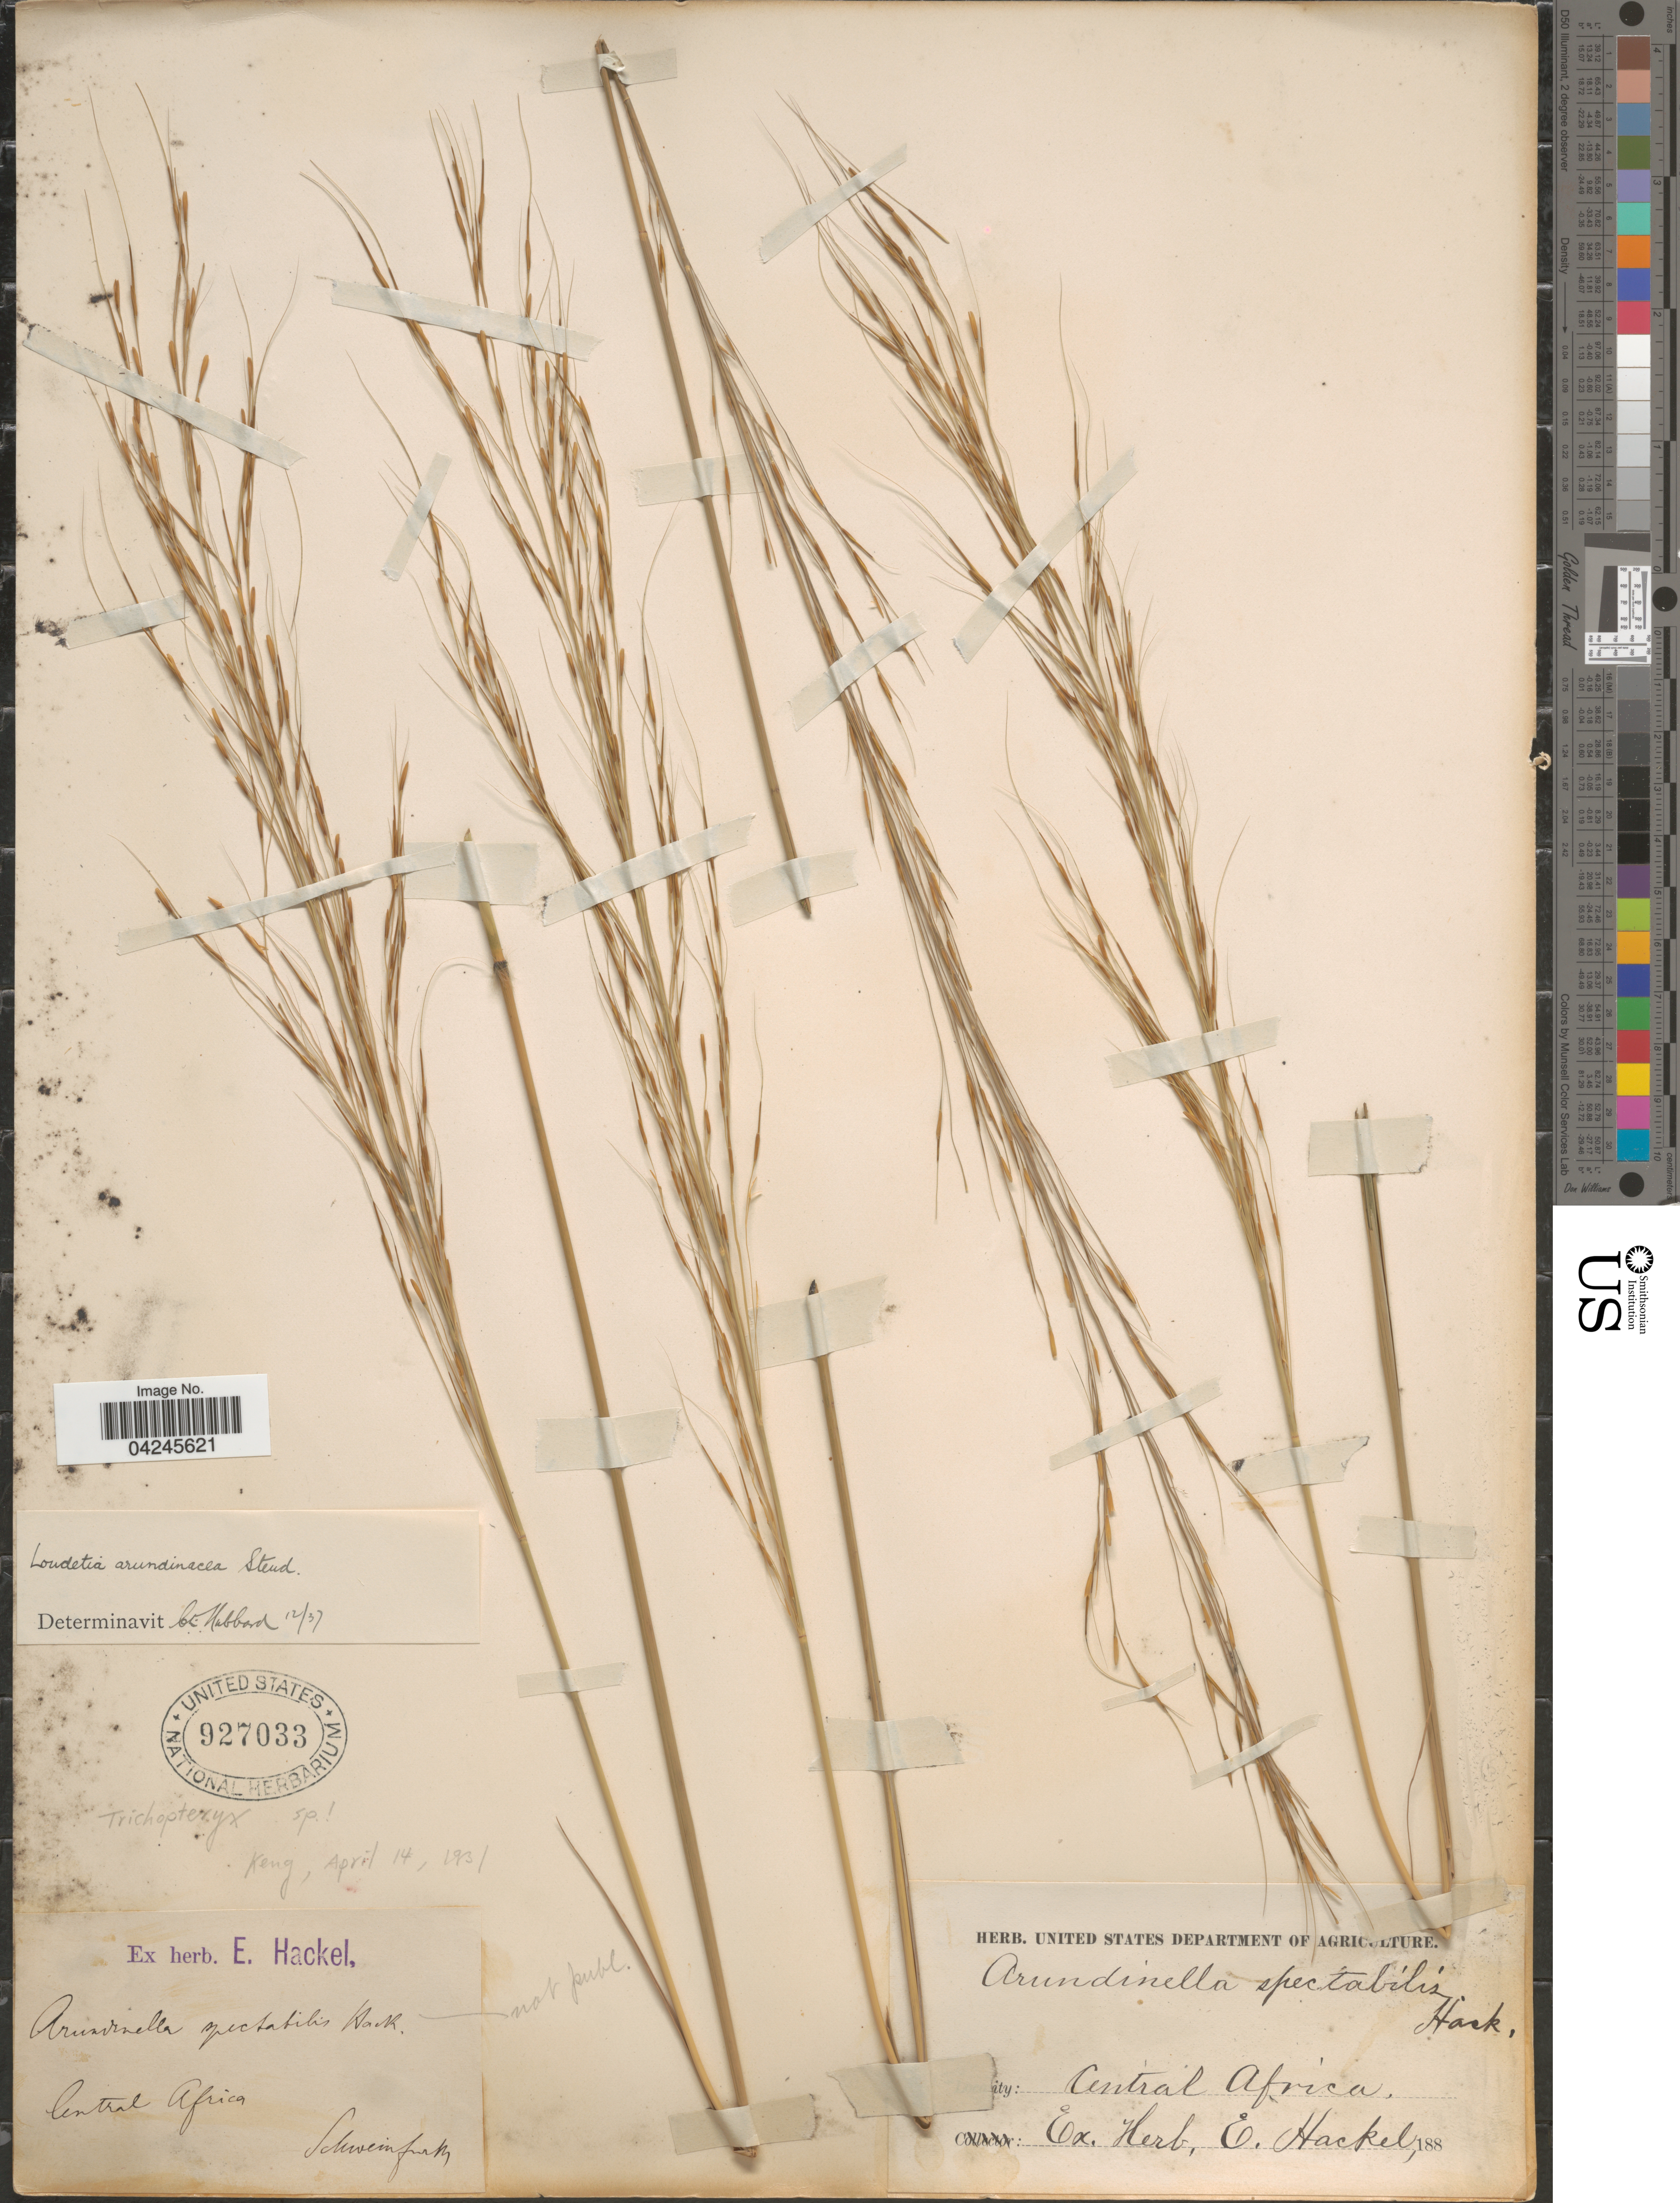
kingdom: Plantae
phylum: Tracheophyta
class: Liliopsida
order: Poales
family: Poaceae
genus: Loudetia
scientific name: Loudetia arundinacea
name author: (Hochst. ex A. Rich.) Steud.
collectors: Schweinfurth, --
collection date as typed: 188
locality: Central Africa.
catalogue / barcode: US 927033